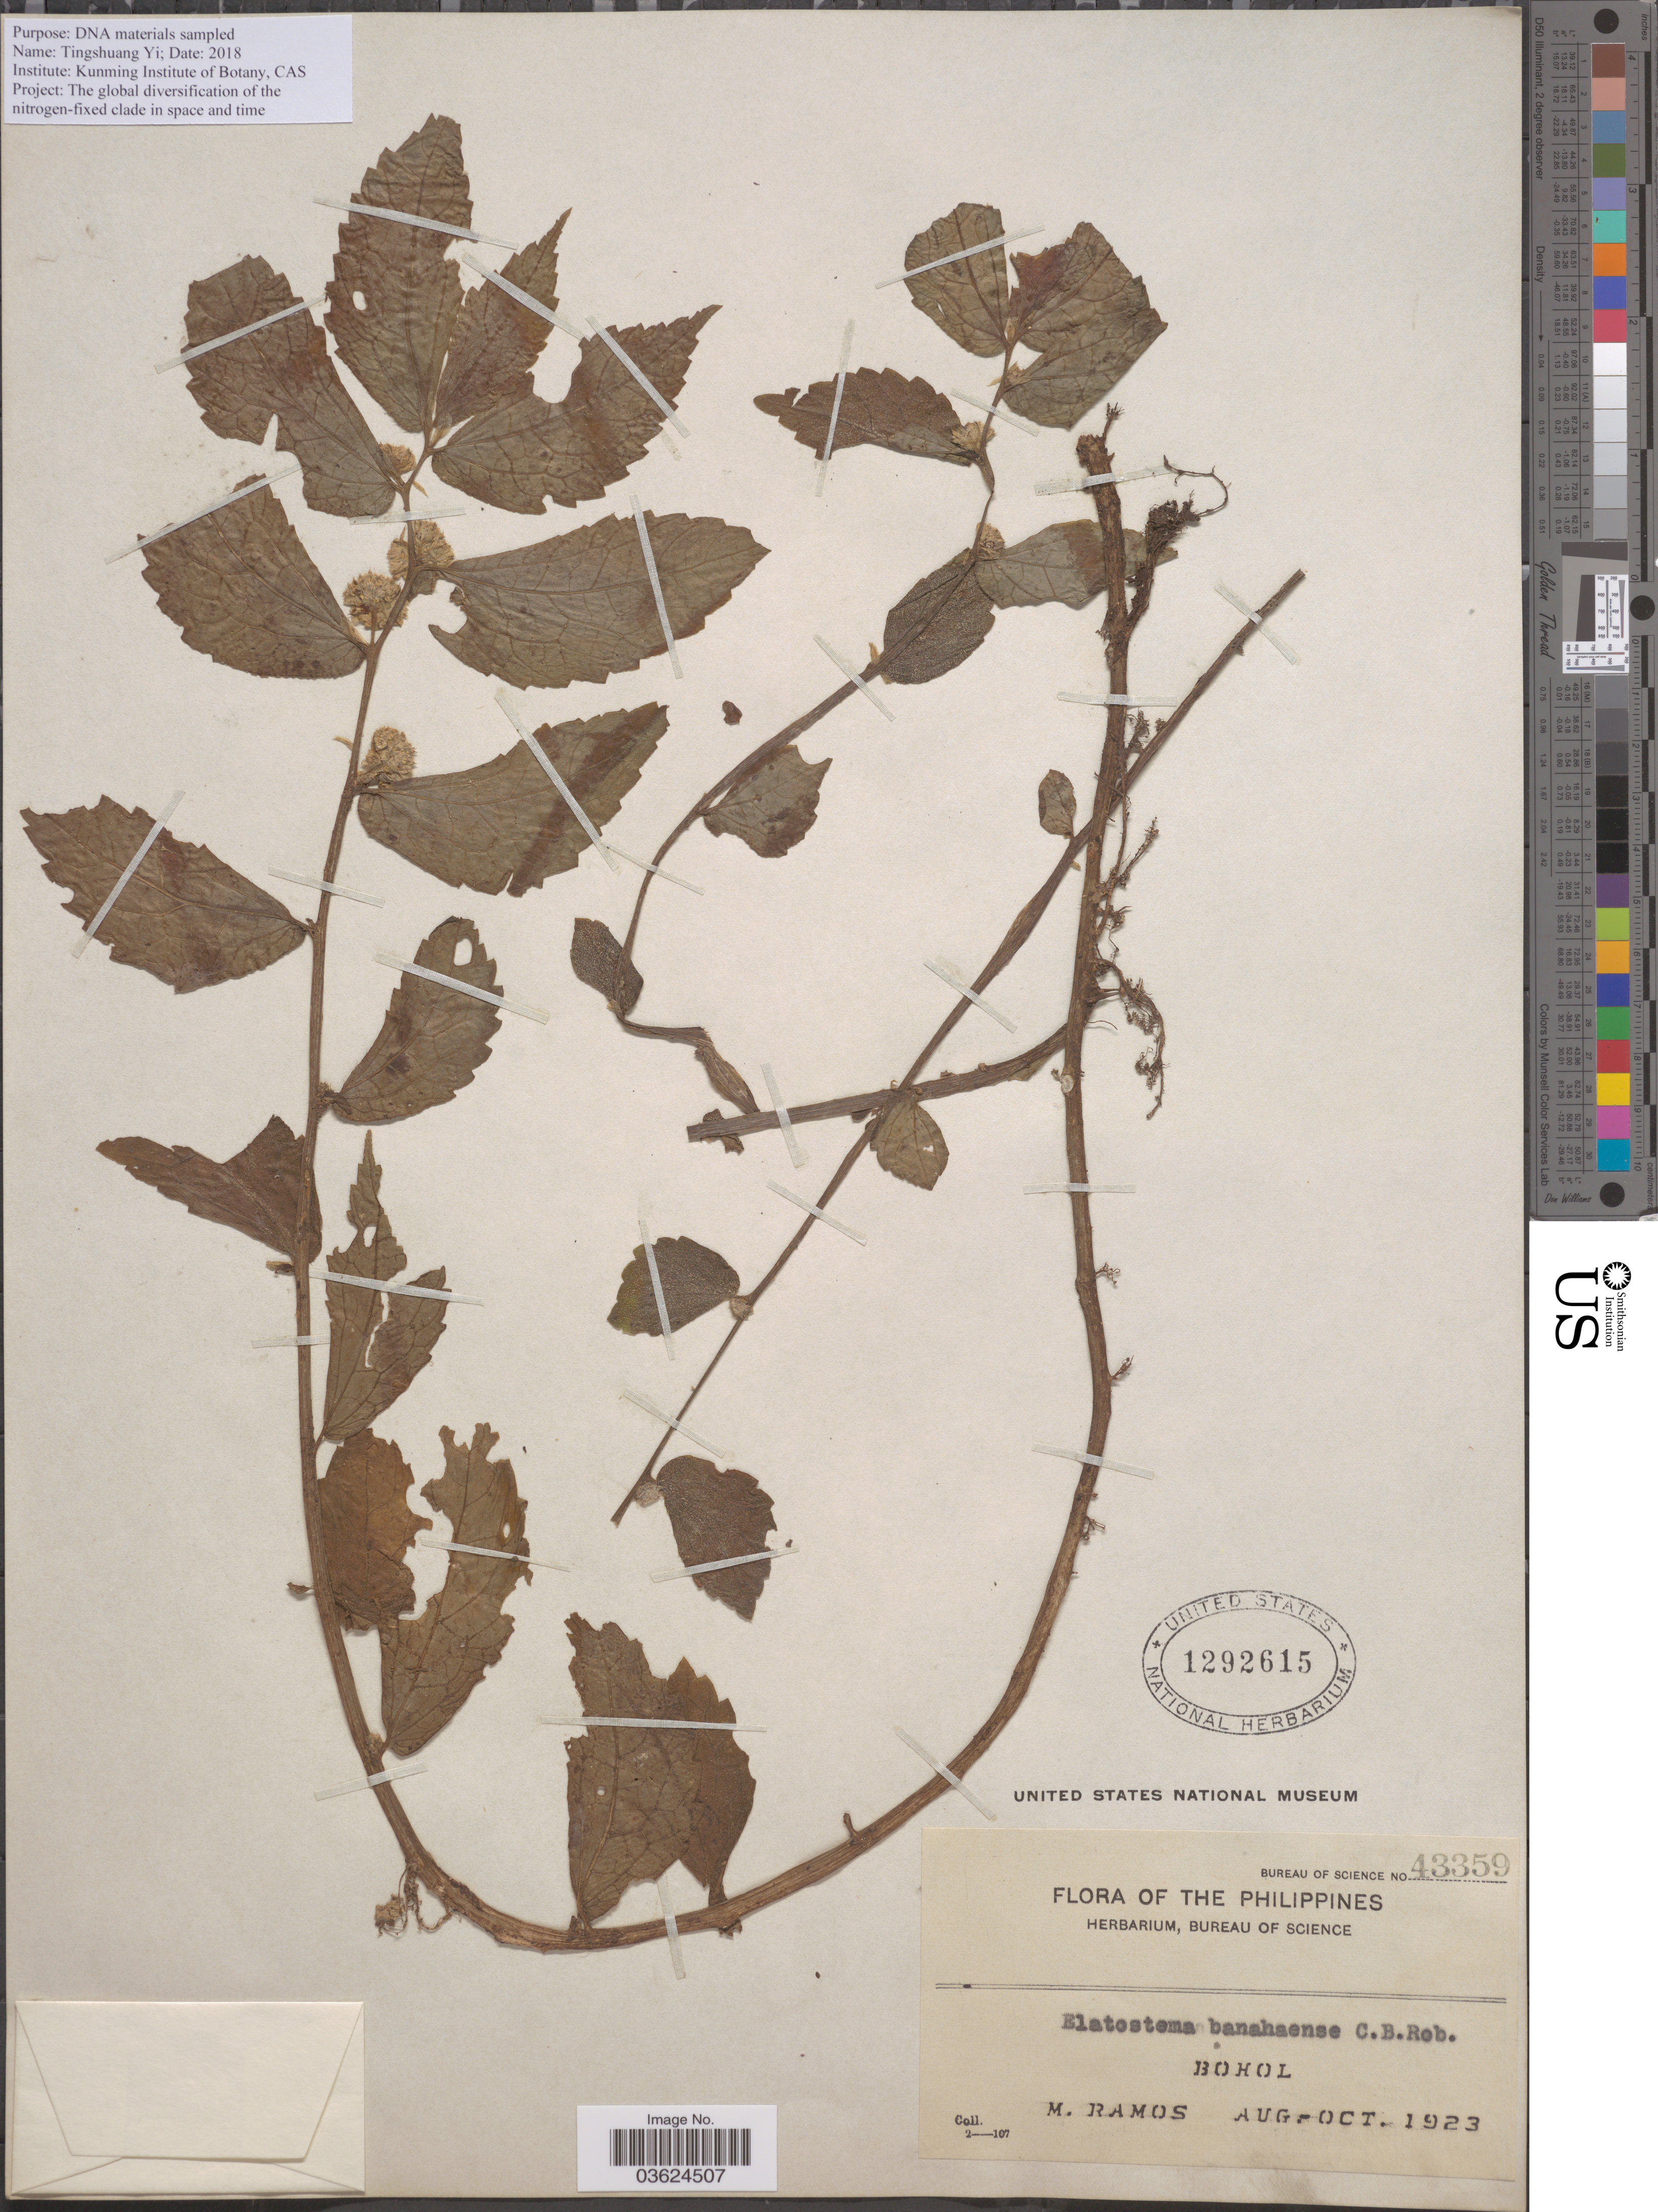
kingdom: Plantae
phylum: Tracheophyta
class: Magnoliopsida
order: Rosales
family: Urticaceae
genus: Elatostema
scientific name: Elatostema banahaense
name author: C.B. Rob.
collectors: M. Ramos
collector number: Bureau of Science 43359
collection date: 1923-08/1923-10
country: Philippines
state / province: Central Visayas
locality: Bohol.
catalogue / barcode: US 1292615